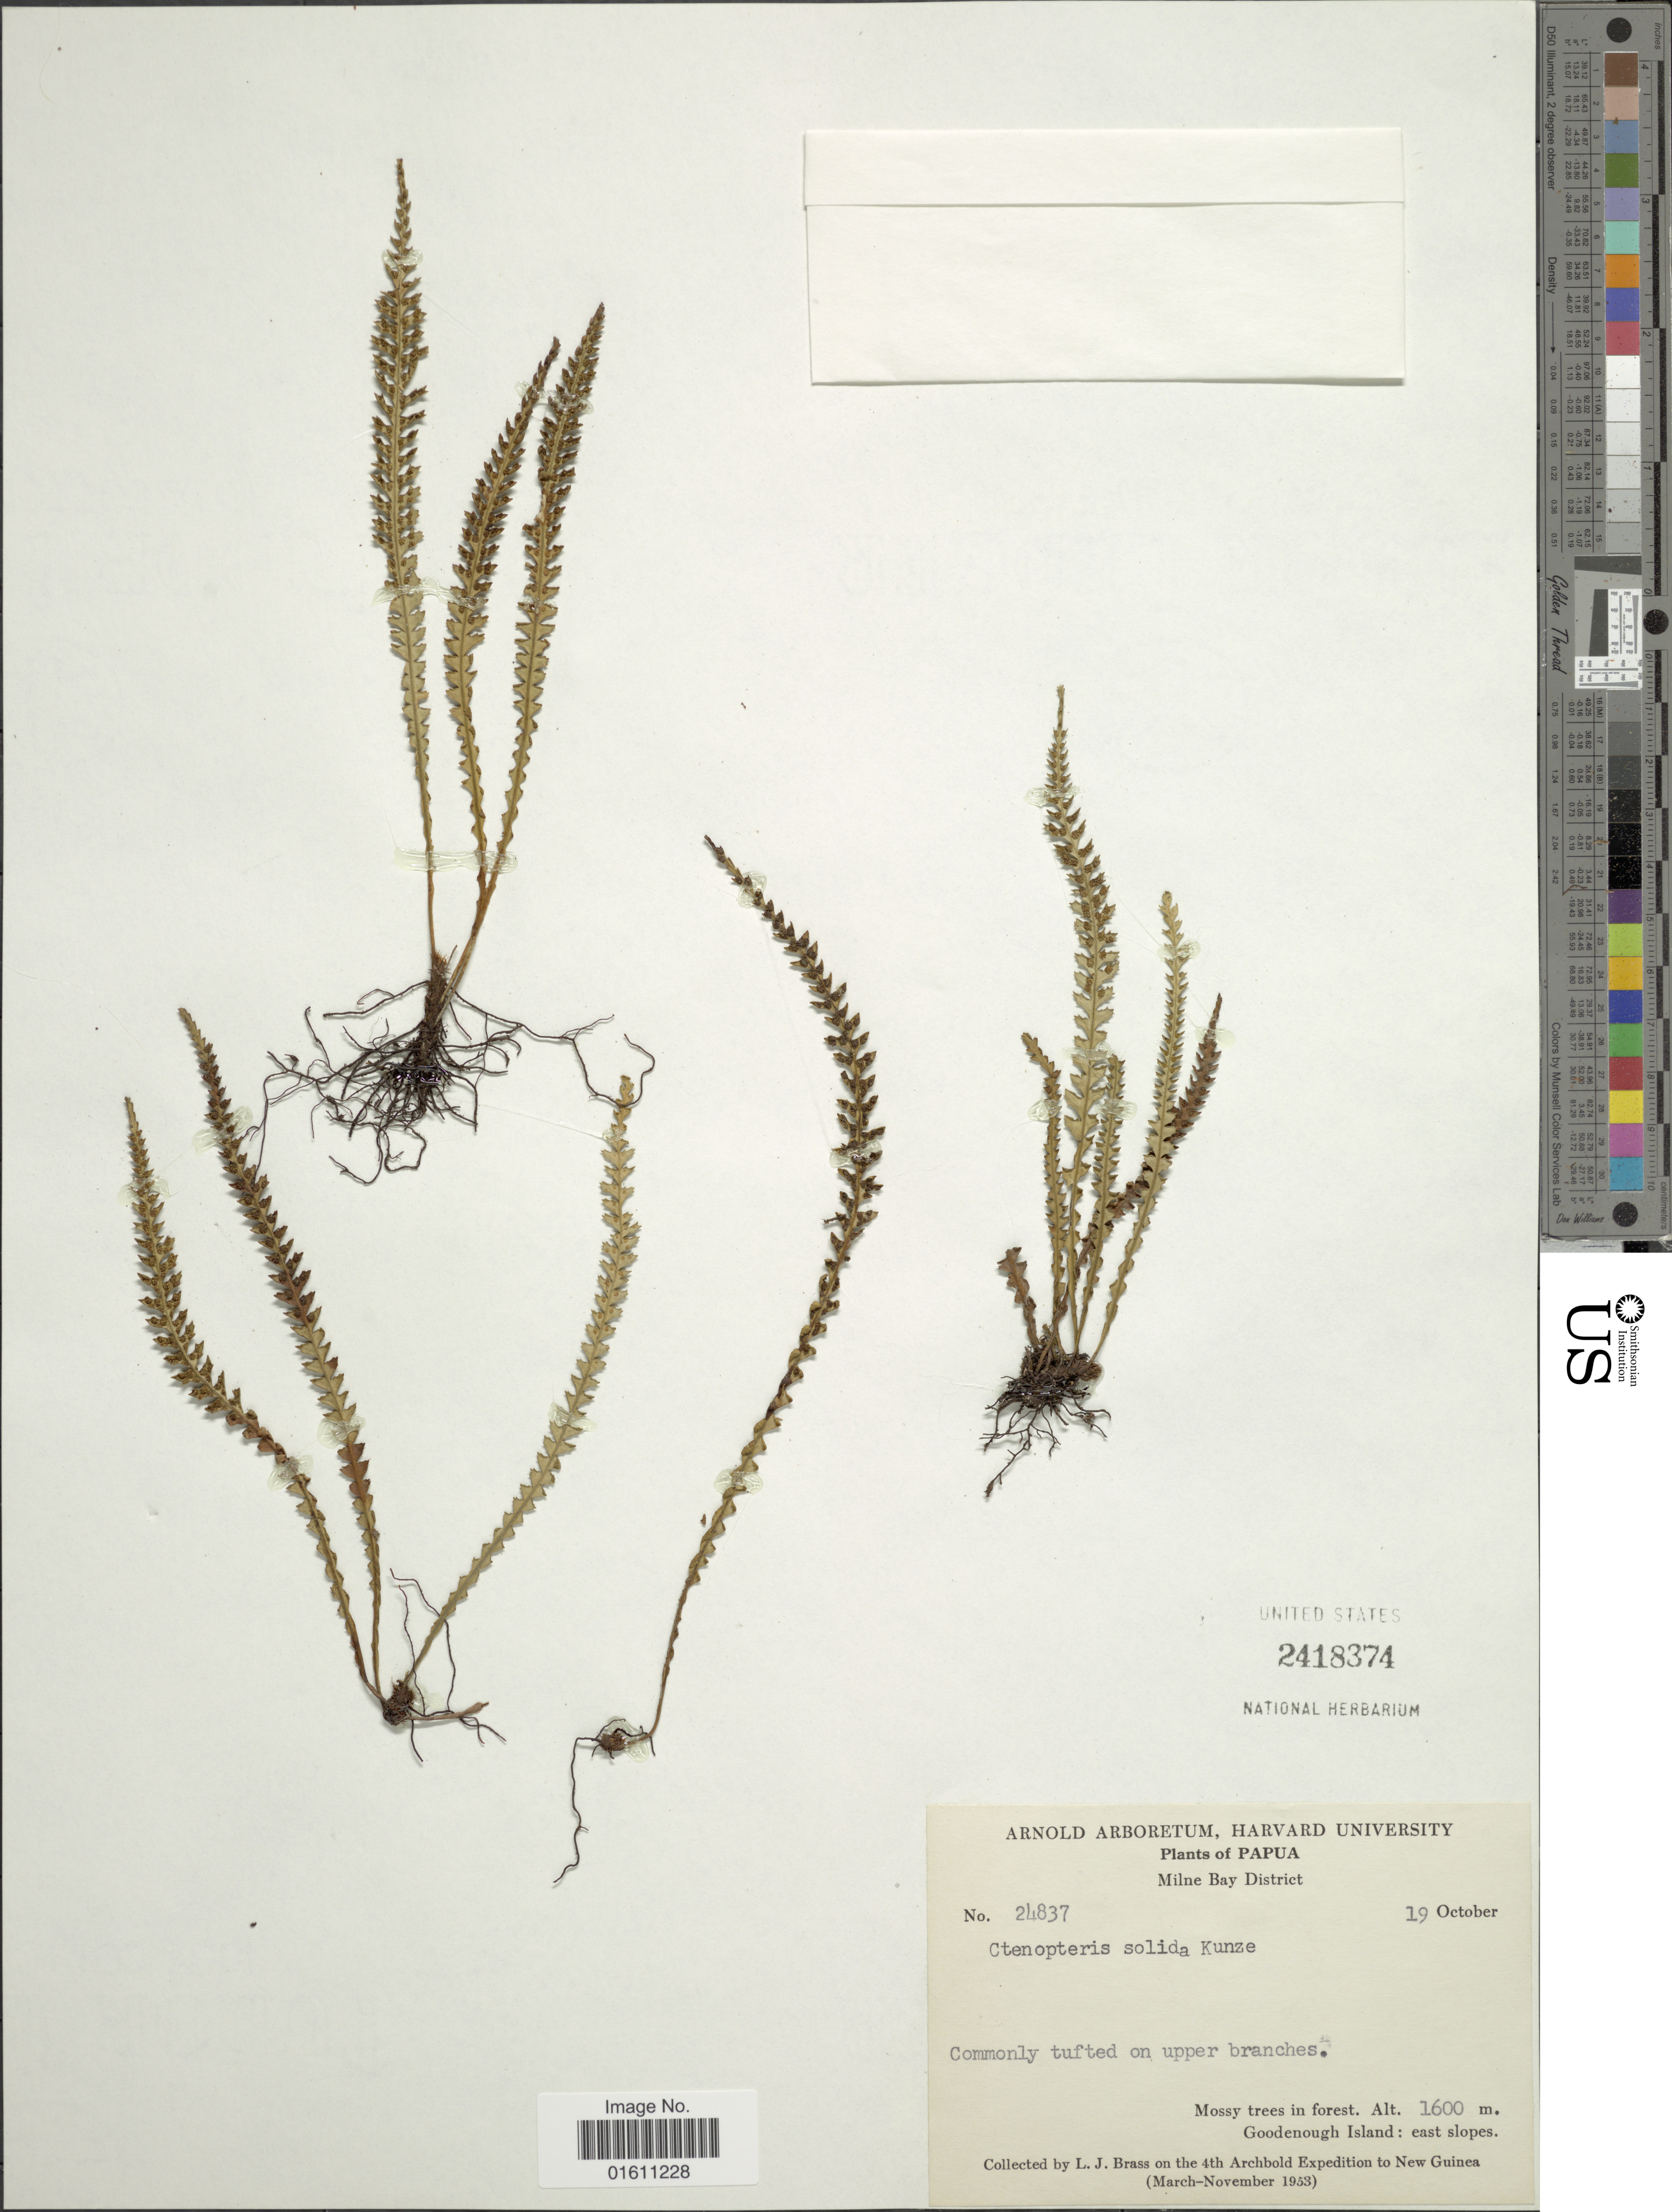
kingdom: Plantae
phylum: Tracheophyta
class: Polypodiopsida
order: Polypodiales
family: Polypodiaceae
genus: Ctenopterella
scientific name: Ctenopterella denticulata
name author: (Blume) Parris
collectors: L. J. Brass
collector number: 24837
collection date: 1953-10-19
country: Papua New Guinea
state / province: Milne Bay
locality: Papue, Milne Bay District, Goodenough Island; East slopes.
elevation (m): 1600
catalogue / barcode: US 2418374